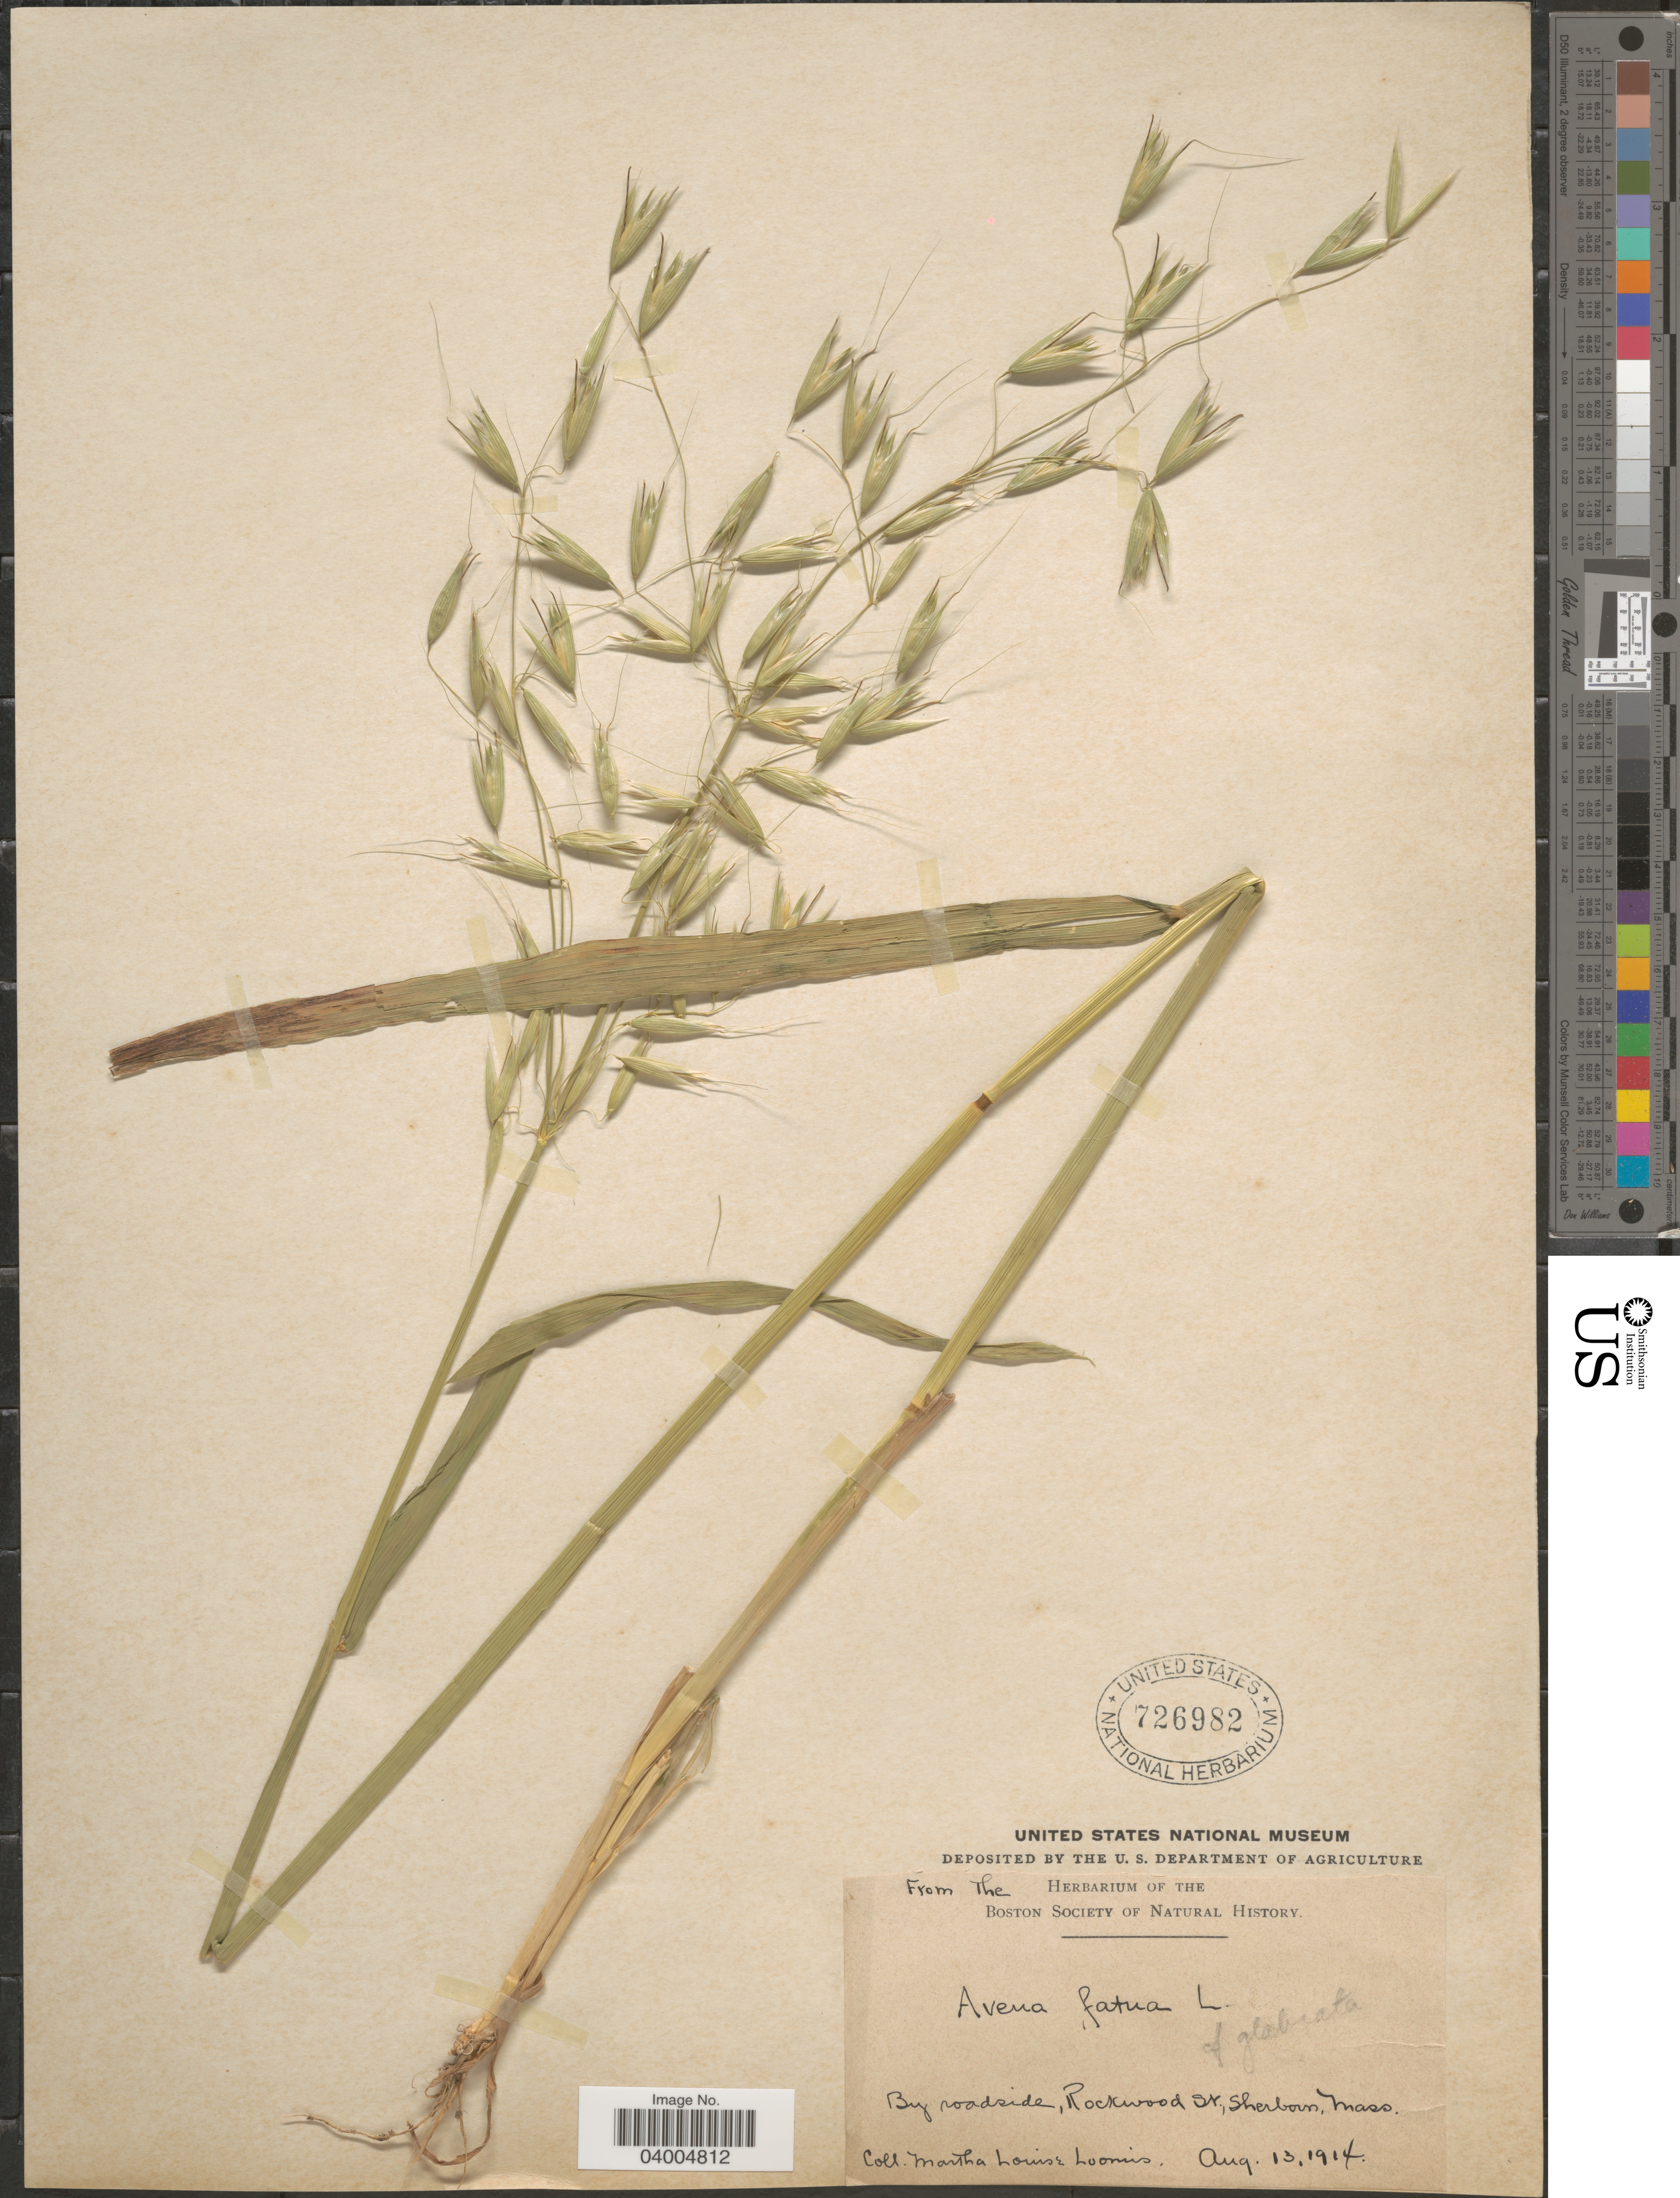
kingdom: Plantae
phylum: Tracheophyta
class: Liliopsida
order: Poales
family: Poaceae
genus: Avena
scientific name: Avena fatua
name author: L.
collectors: M. L. Loomis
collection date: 1914-08-13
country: United States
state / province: Massachusetts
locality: By roadside, Rockwood St., Sherborn.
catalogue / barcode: US 726982